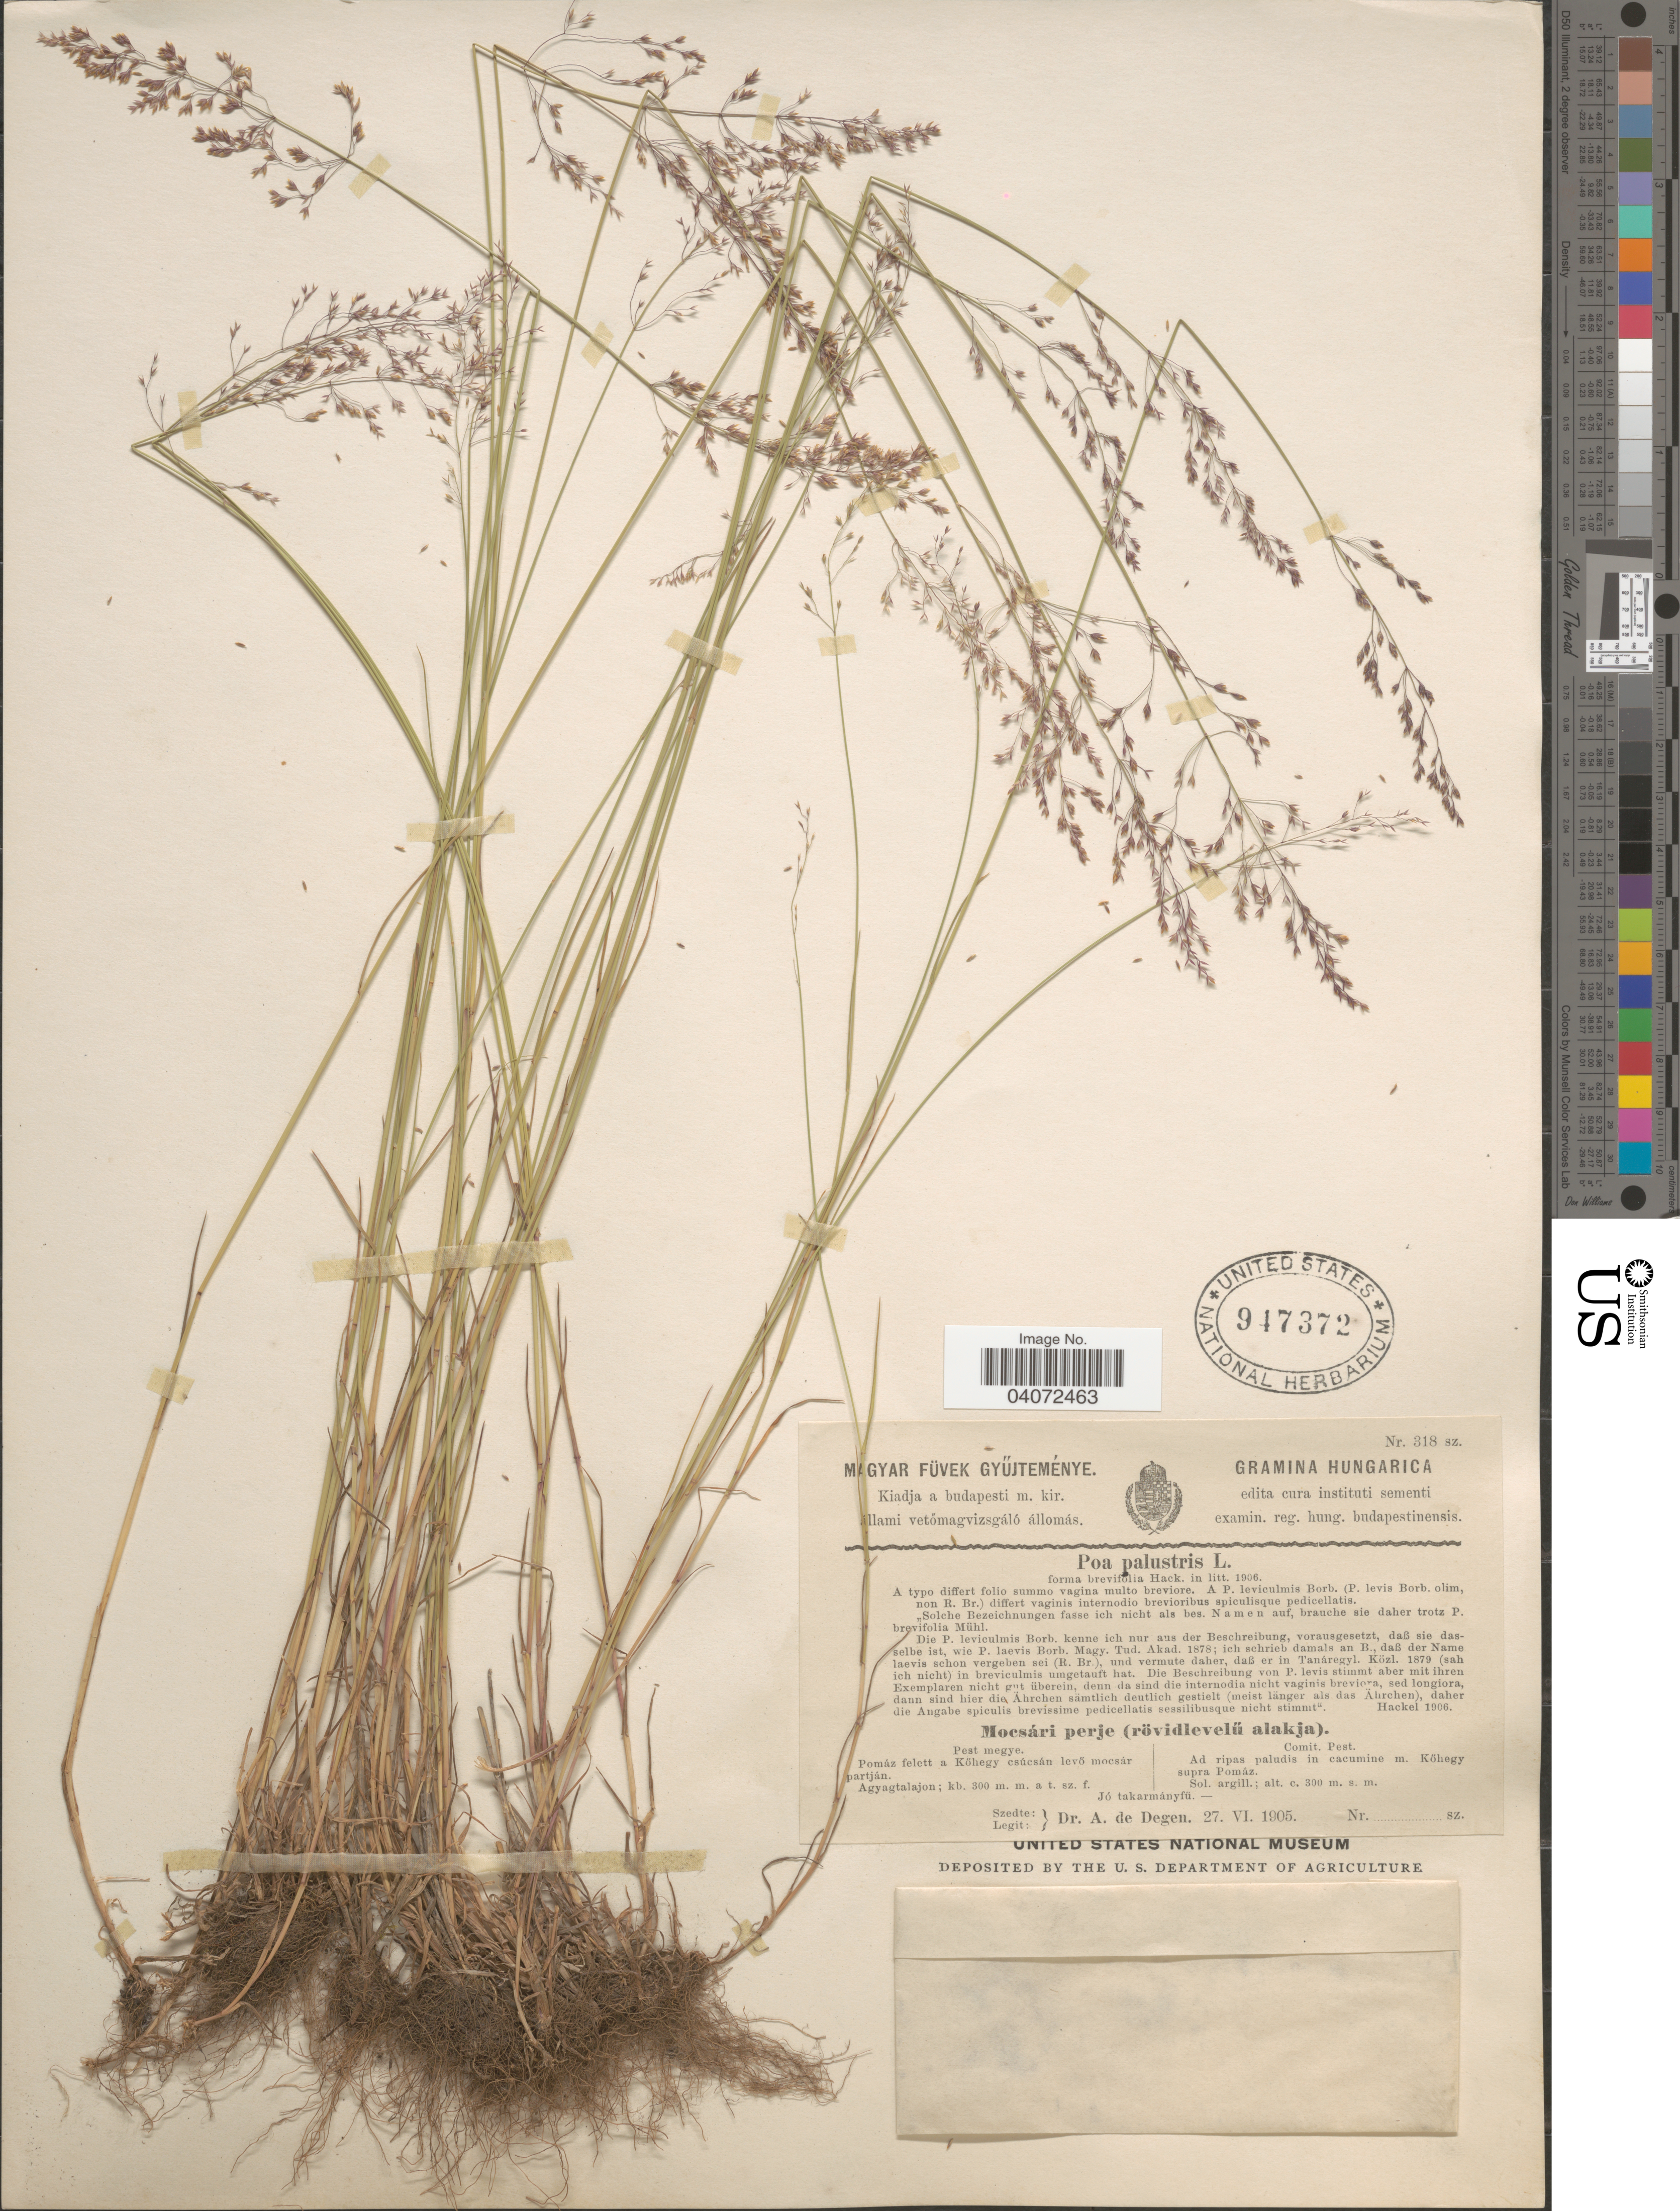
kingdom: Plantae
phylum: Tracheophyta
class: Liliopsida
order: Poales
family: Poaceae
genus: Poa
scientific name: Poa palustris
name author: L.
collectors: A. Degen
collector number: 318?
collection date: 1905-06-27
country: Hungary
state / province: Pest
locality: Comit. Ad ripas paludis in cacumine m. Köhegy supra Pomáz.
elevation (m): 300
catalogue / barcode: US 947372